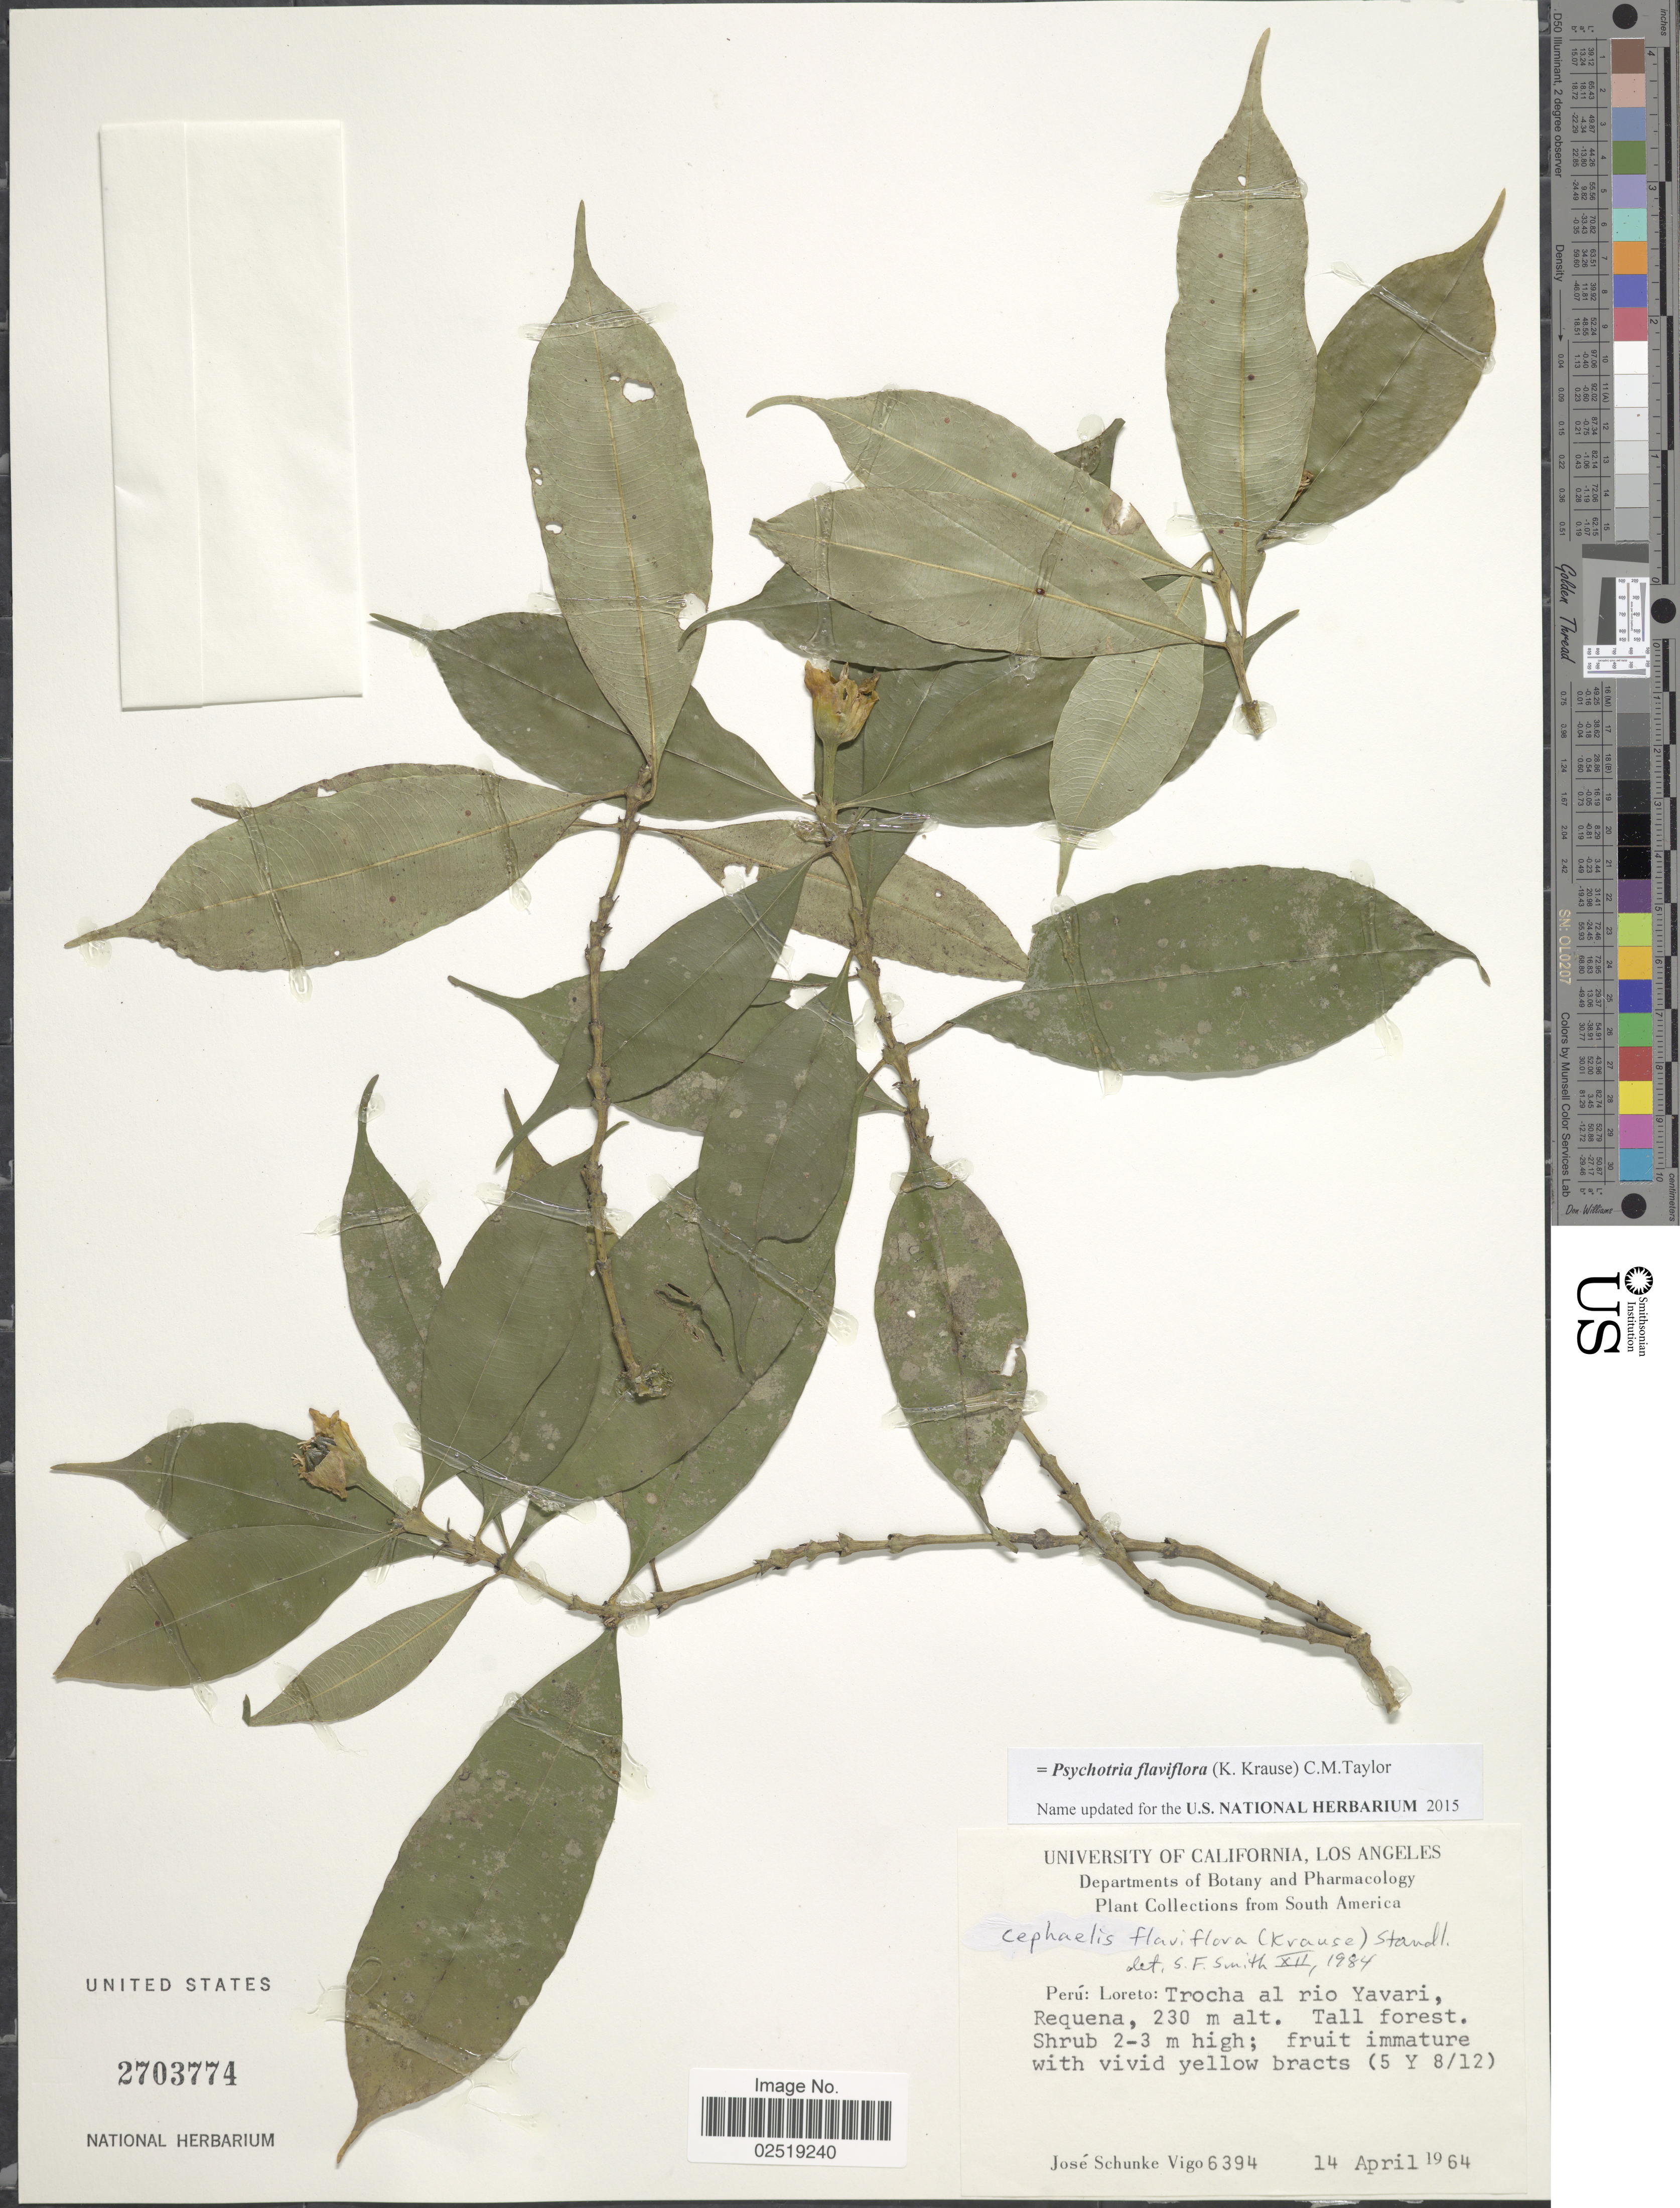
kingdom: Plantae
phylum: Tracheophyta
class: Magnoliopsida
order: Gentianales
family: Rubiaceae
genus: Psychotria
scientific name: Psychotria flaviflora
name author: (K. Krause) C.M. Taylor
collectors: J. Schunke Vigo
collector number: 6394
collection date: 1964-04-14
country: Peru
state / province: Loreto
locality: Trocha al rio Yavari, Requena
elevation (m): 230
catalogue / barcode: US 2703774